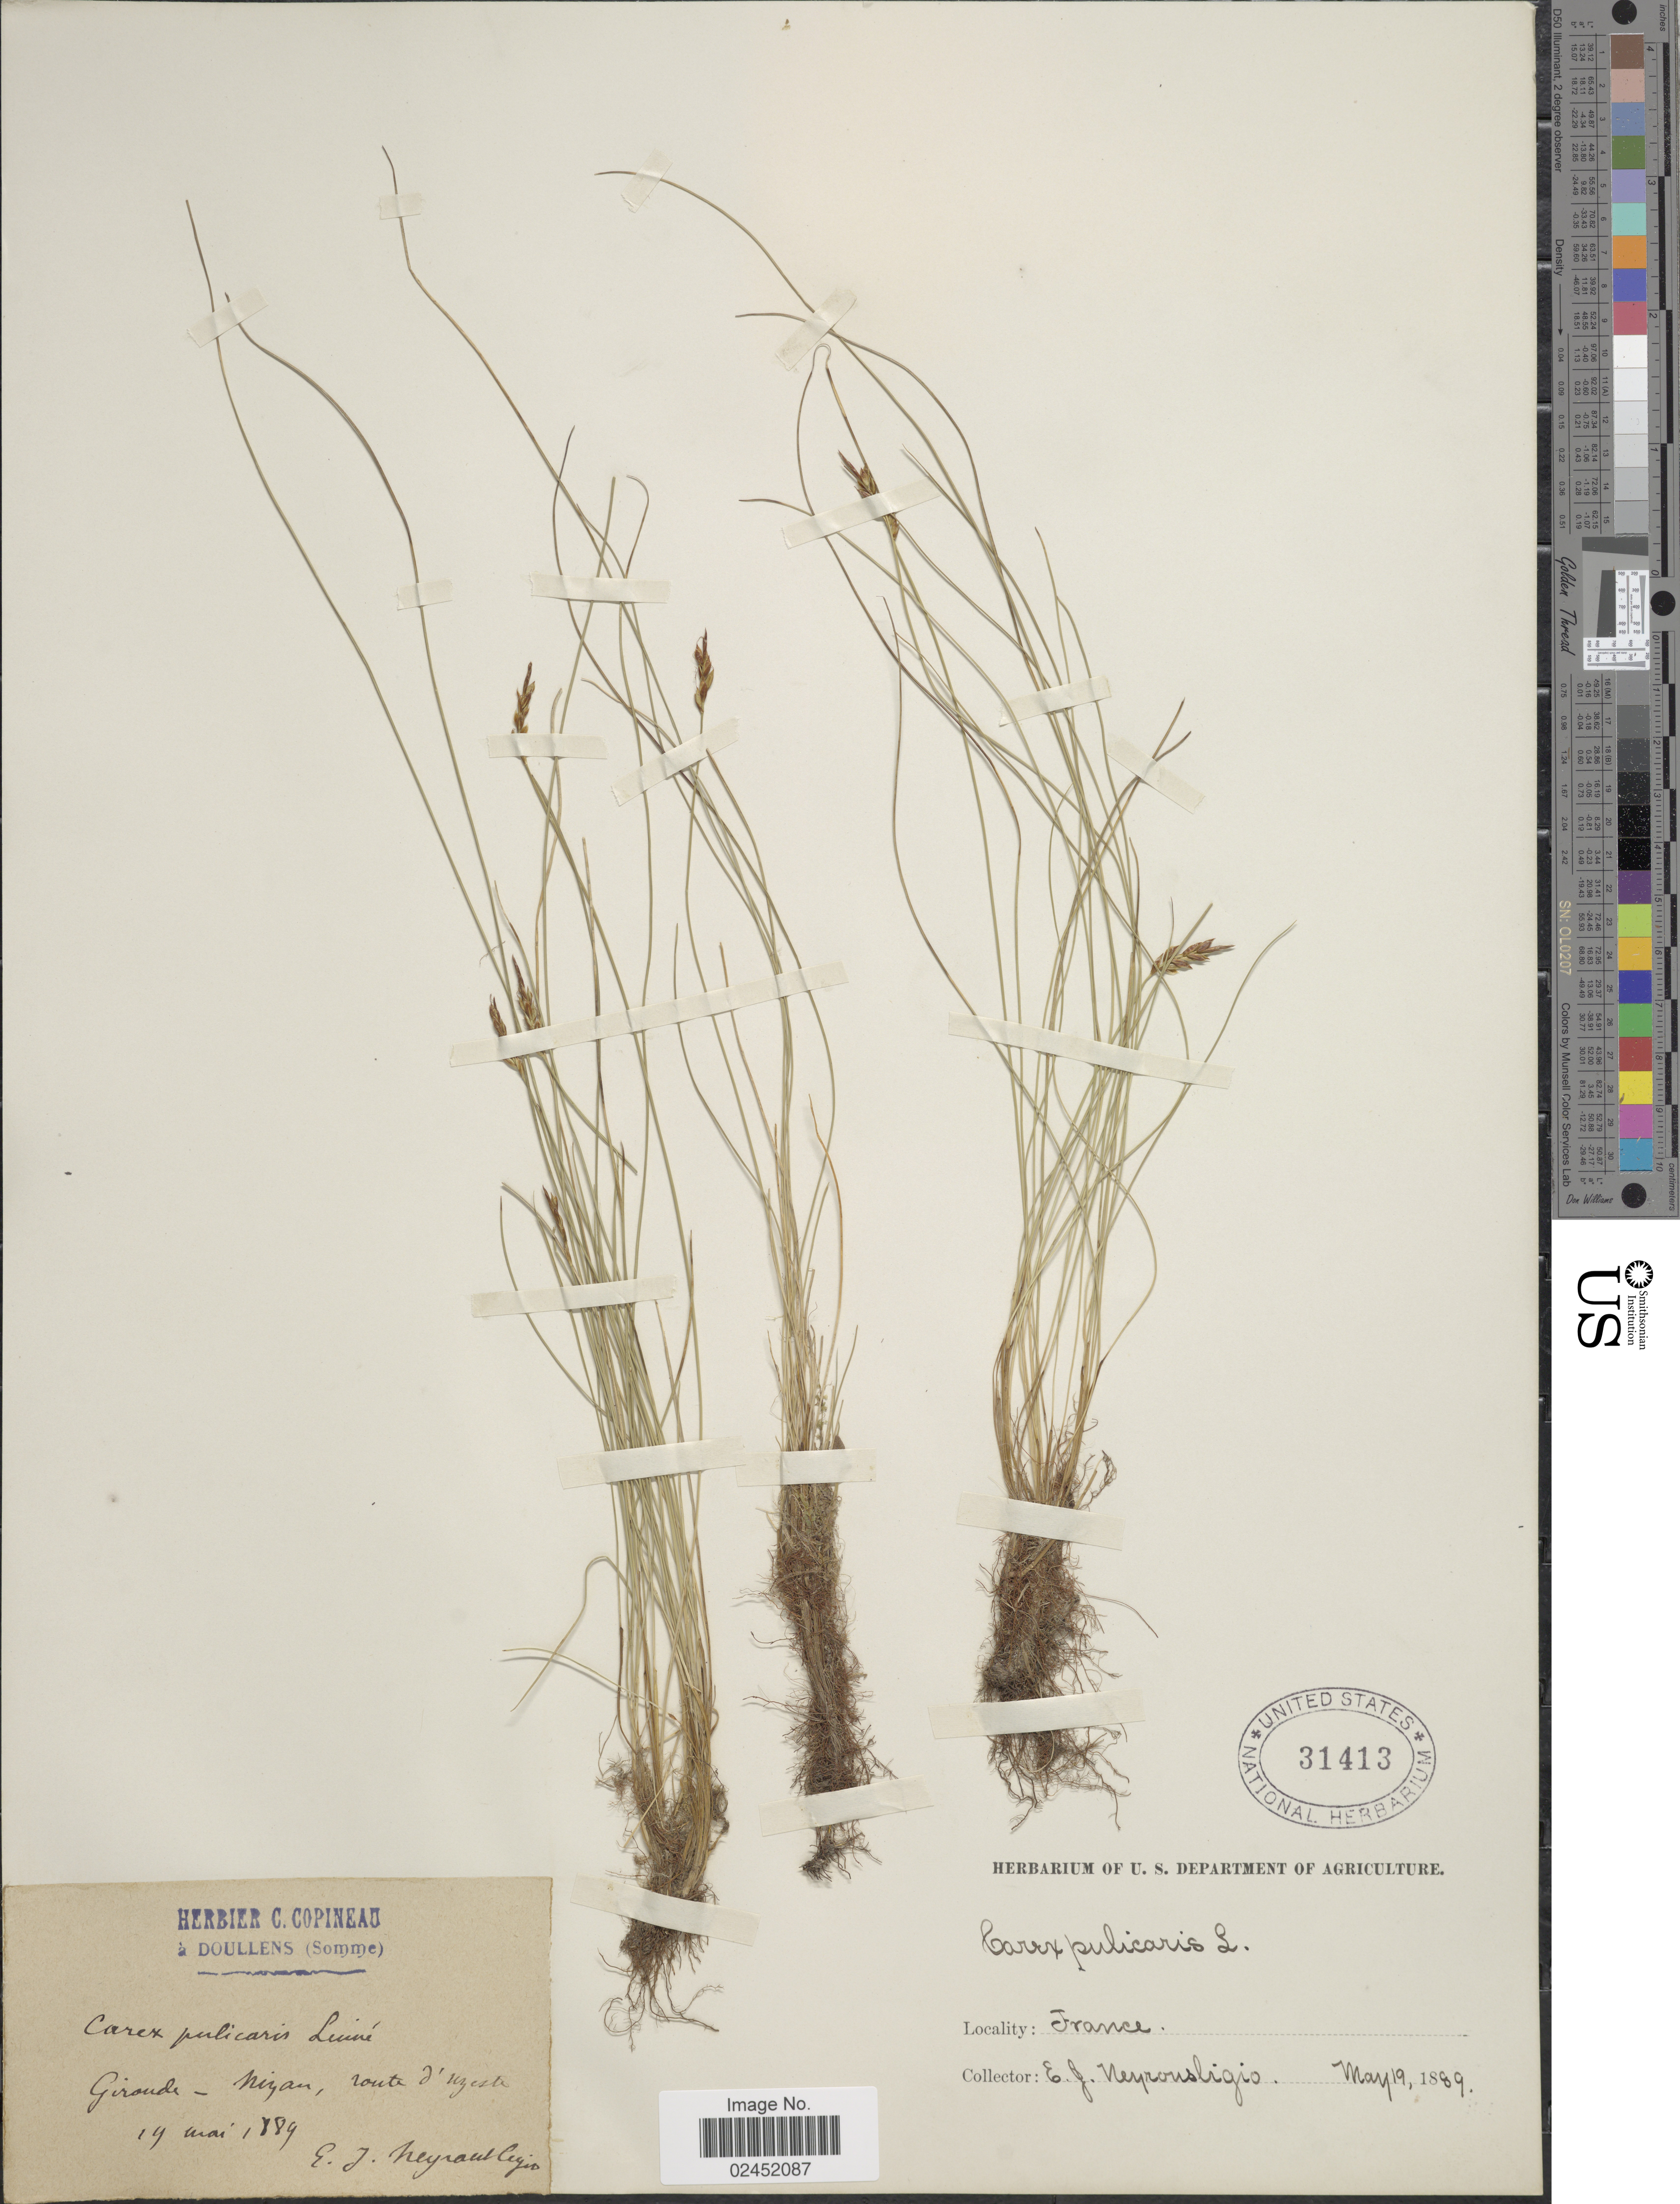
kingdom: Plantae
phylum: Tracheophyta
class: Liliopsida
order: Poales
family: Cyperaceae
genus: Carex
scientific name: Carex pulicaris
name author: L.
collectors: E. Neyrousligio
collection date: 1889-05-19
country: France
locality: Gironde - Niyan, route d' [illegible text]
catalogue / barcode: US 31413